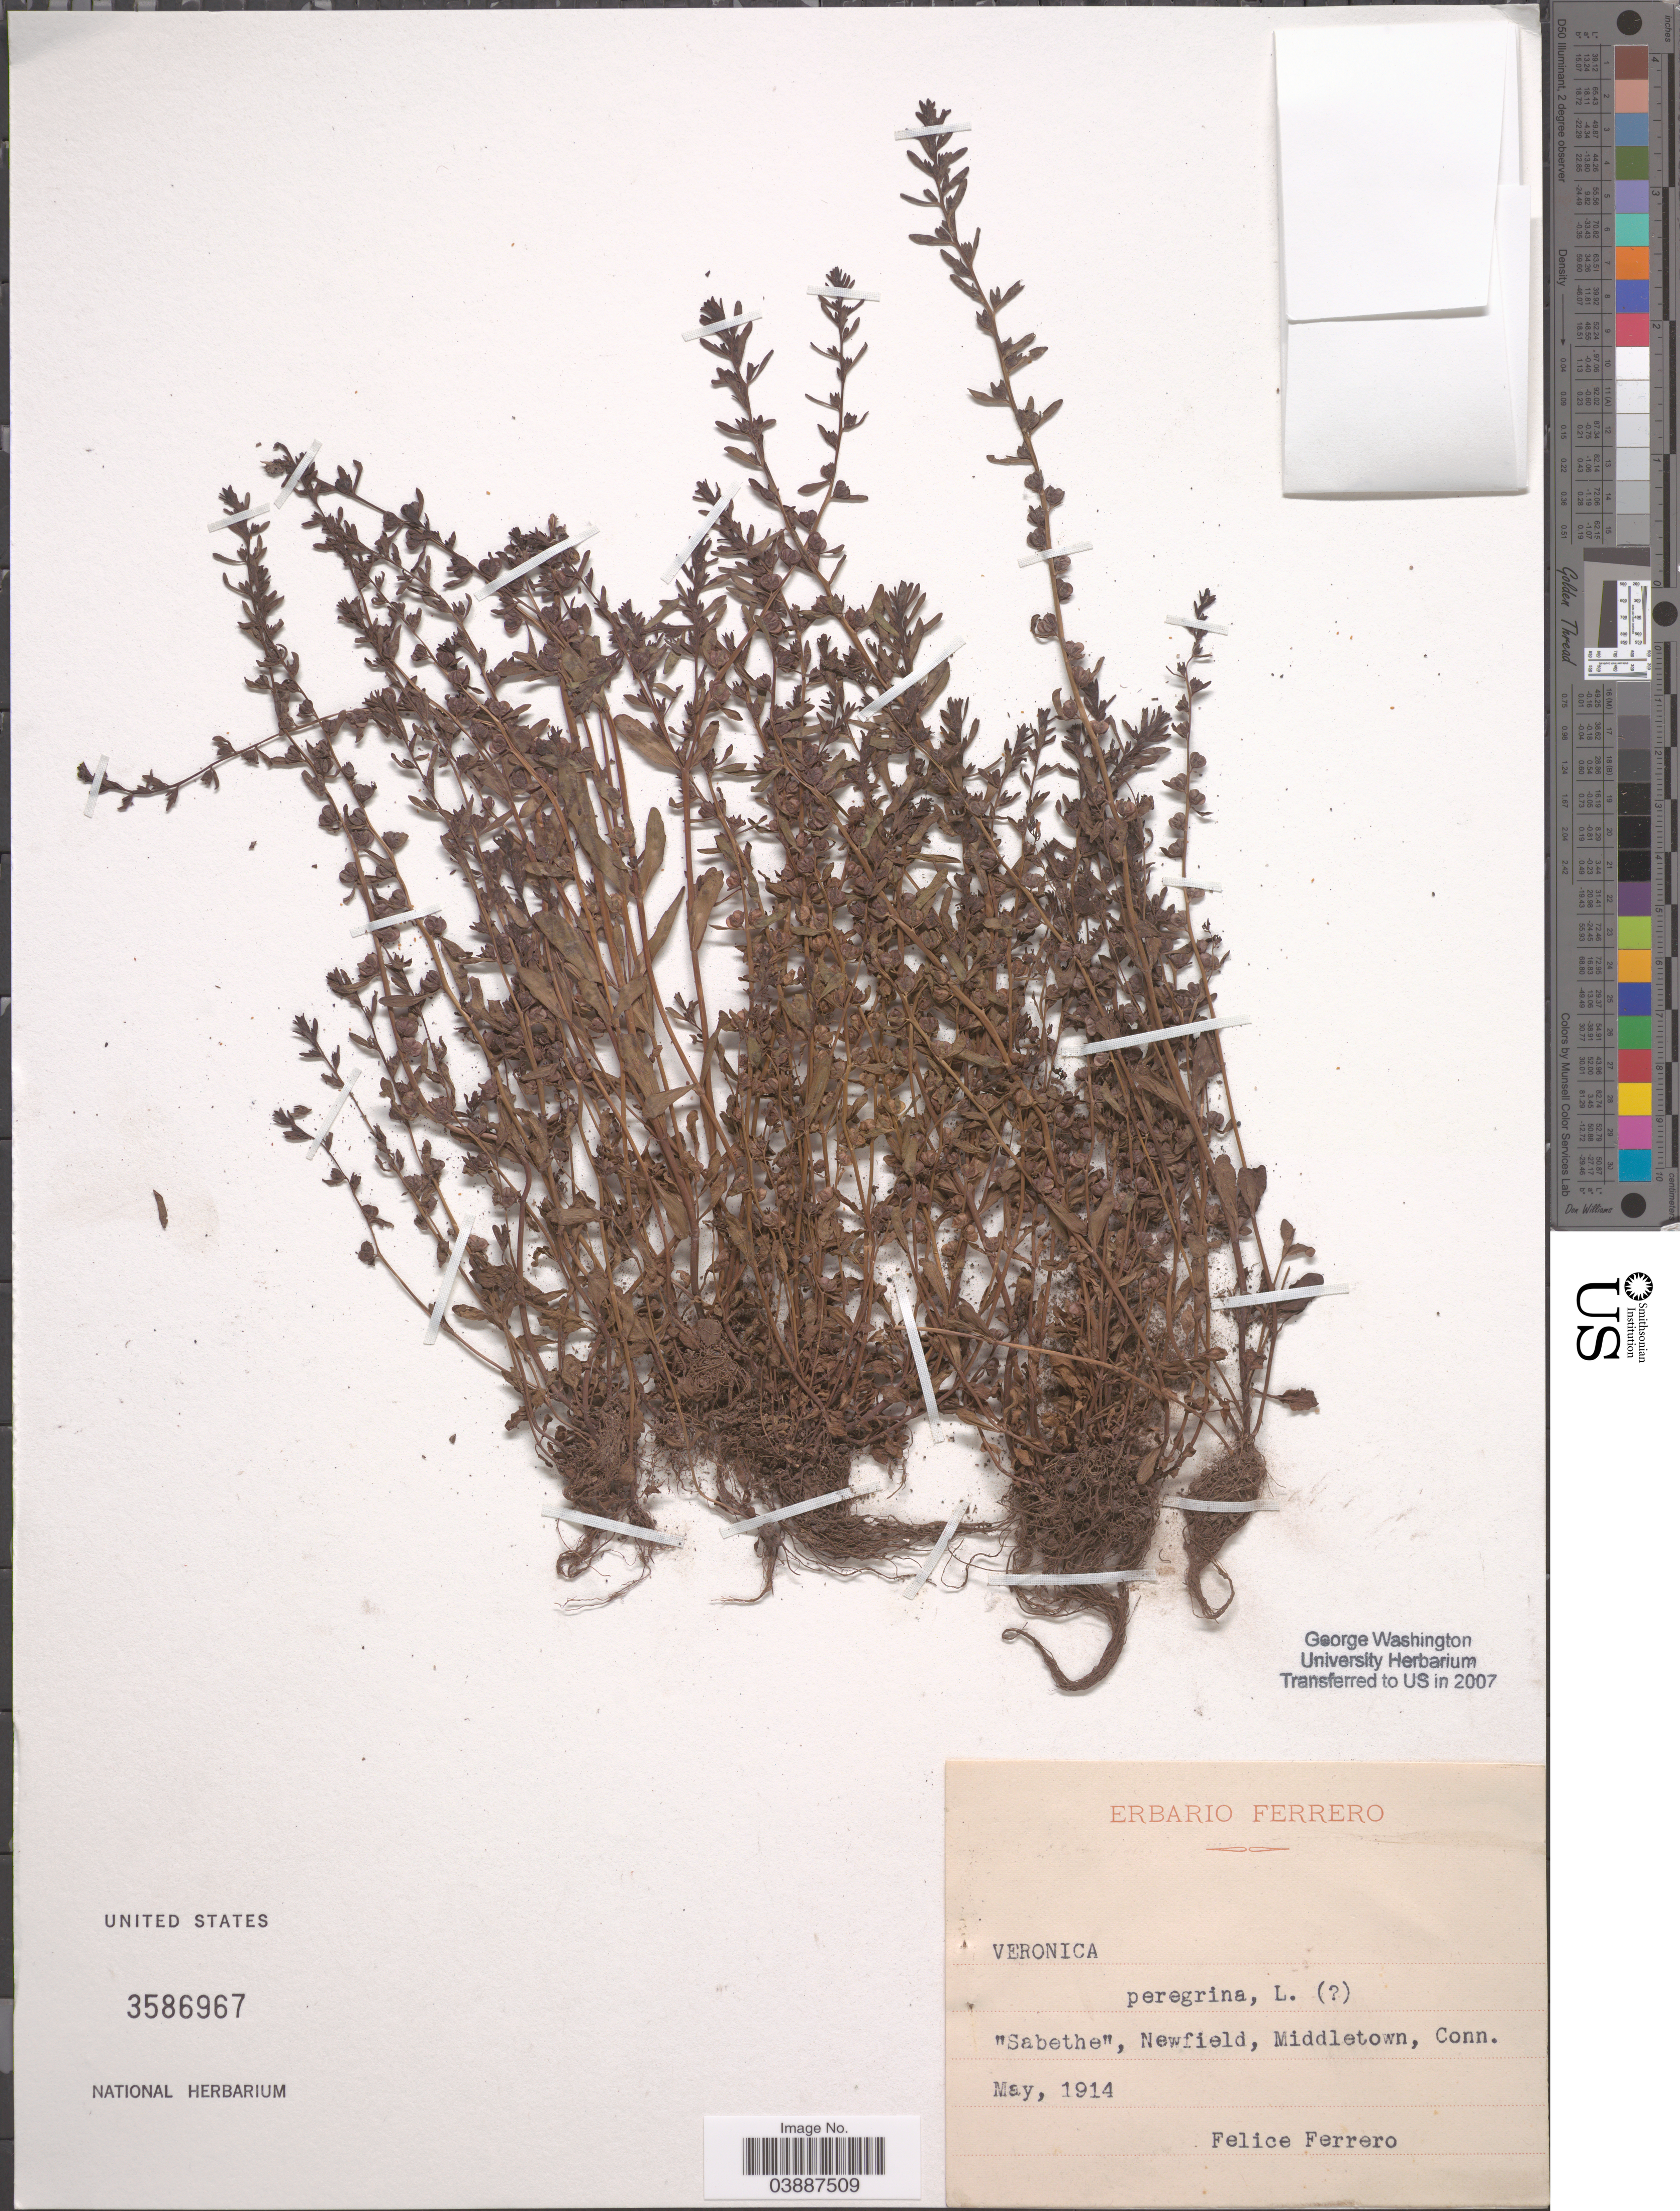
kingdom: Plantae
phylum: Tracheophyta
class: Magnoliopsida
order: Lamiales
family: Plantaginaceae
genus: Veronica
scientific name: Veronica peregrina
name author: L.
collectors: F. Ferrero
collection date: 1914-05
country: United States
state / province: Connecticut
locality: Sabethe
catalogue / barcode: US 3586967